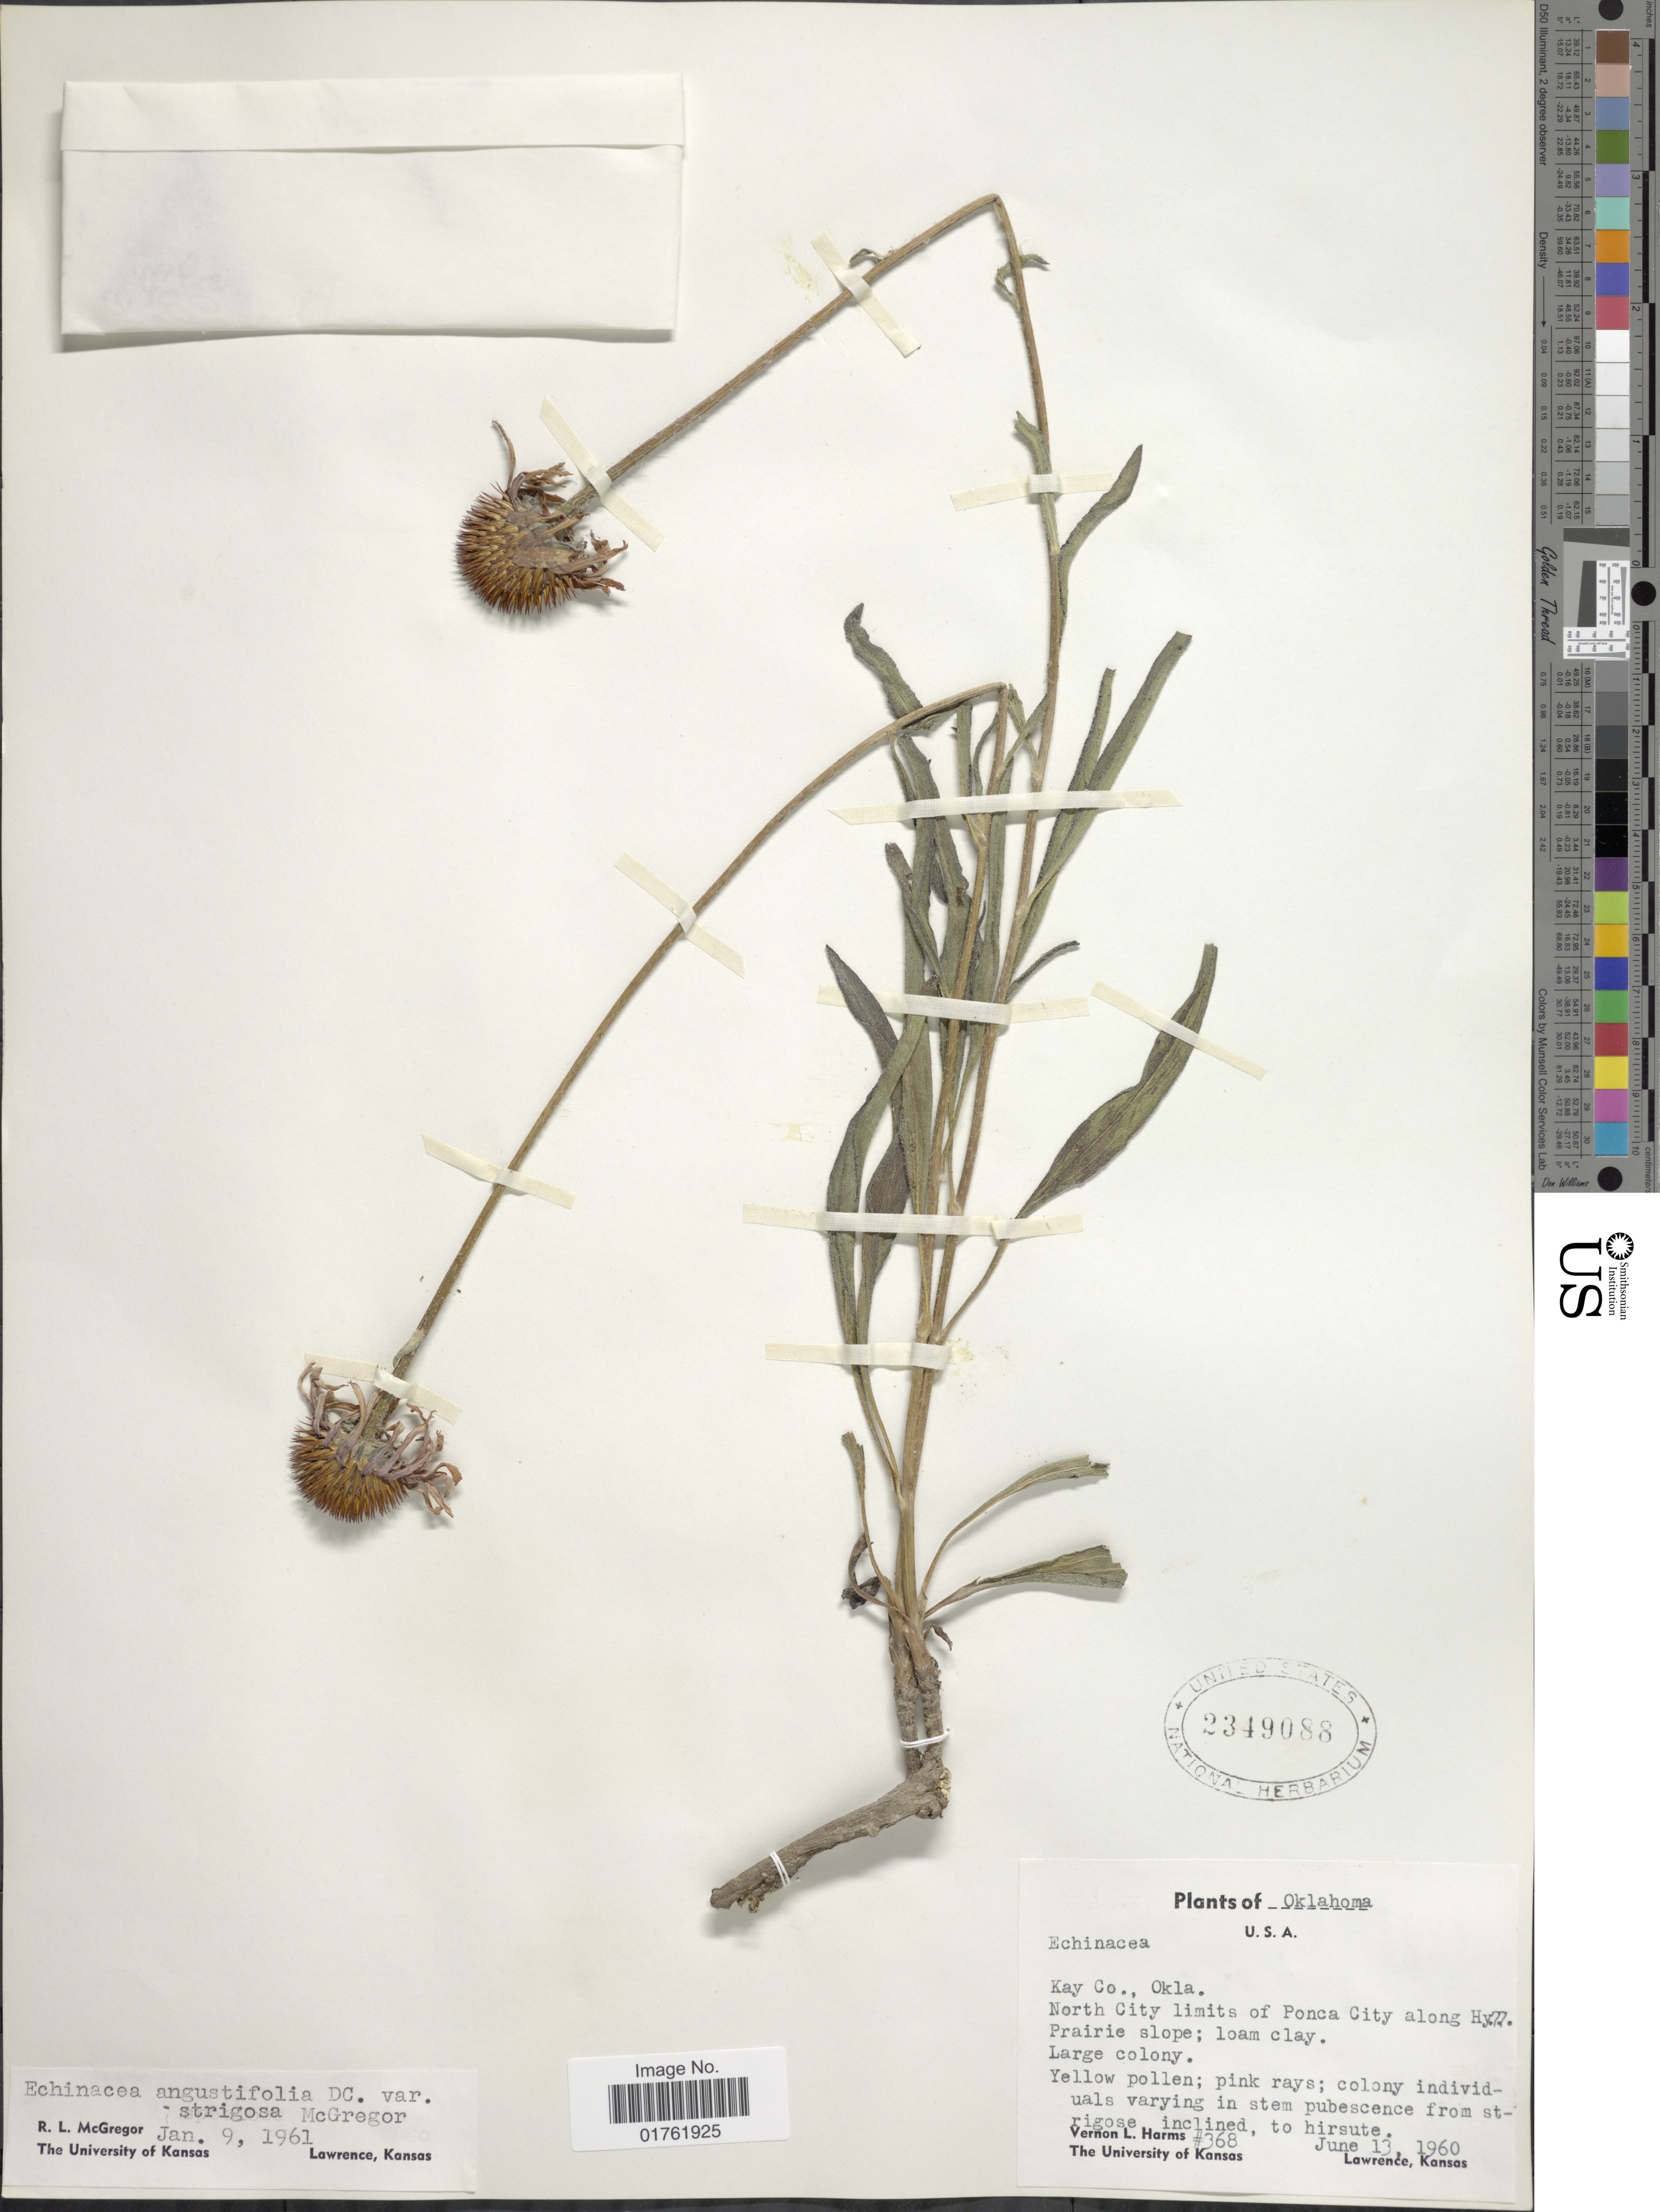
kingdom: Plantae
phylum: Tracheophyta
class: Magnoliopsida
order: Asterales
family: Asteraceae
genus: Echinacea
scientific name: Echinacea angustifolia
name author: DC.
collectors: V. Harms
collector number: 368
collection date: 1960-06-13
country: United States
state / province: Oklahoma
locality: Kay Co., North City limits of Ponca City along Hy. 77. Prairie slope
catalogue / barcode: US 2349088